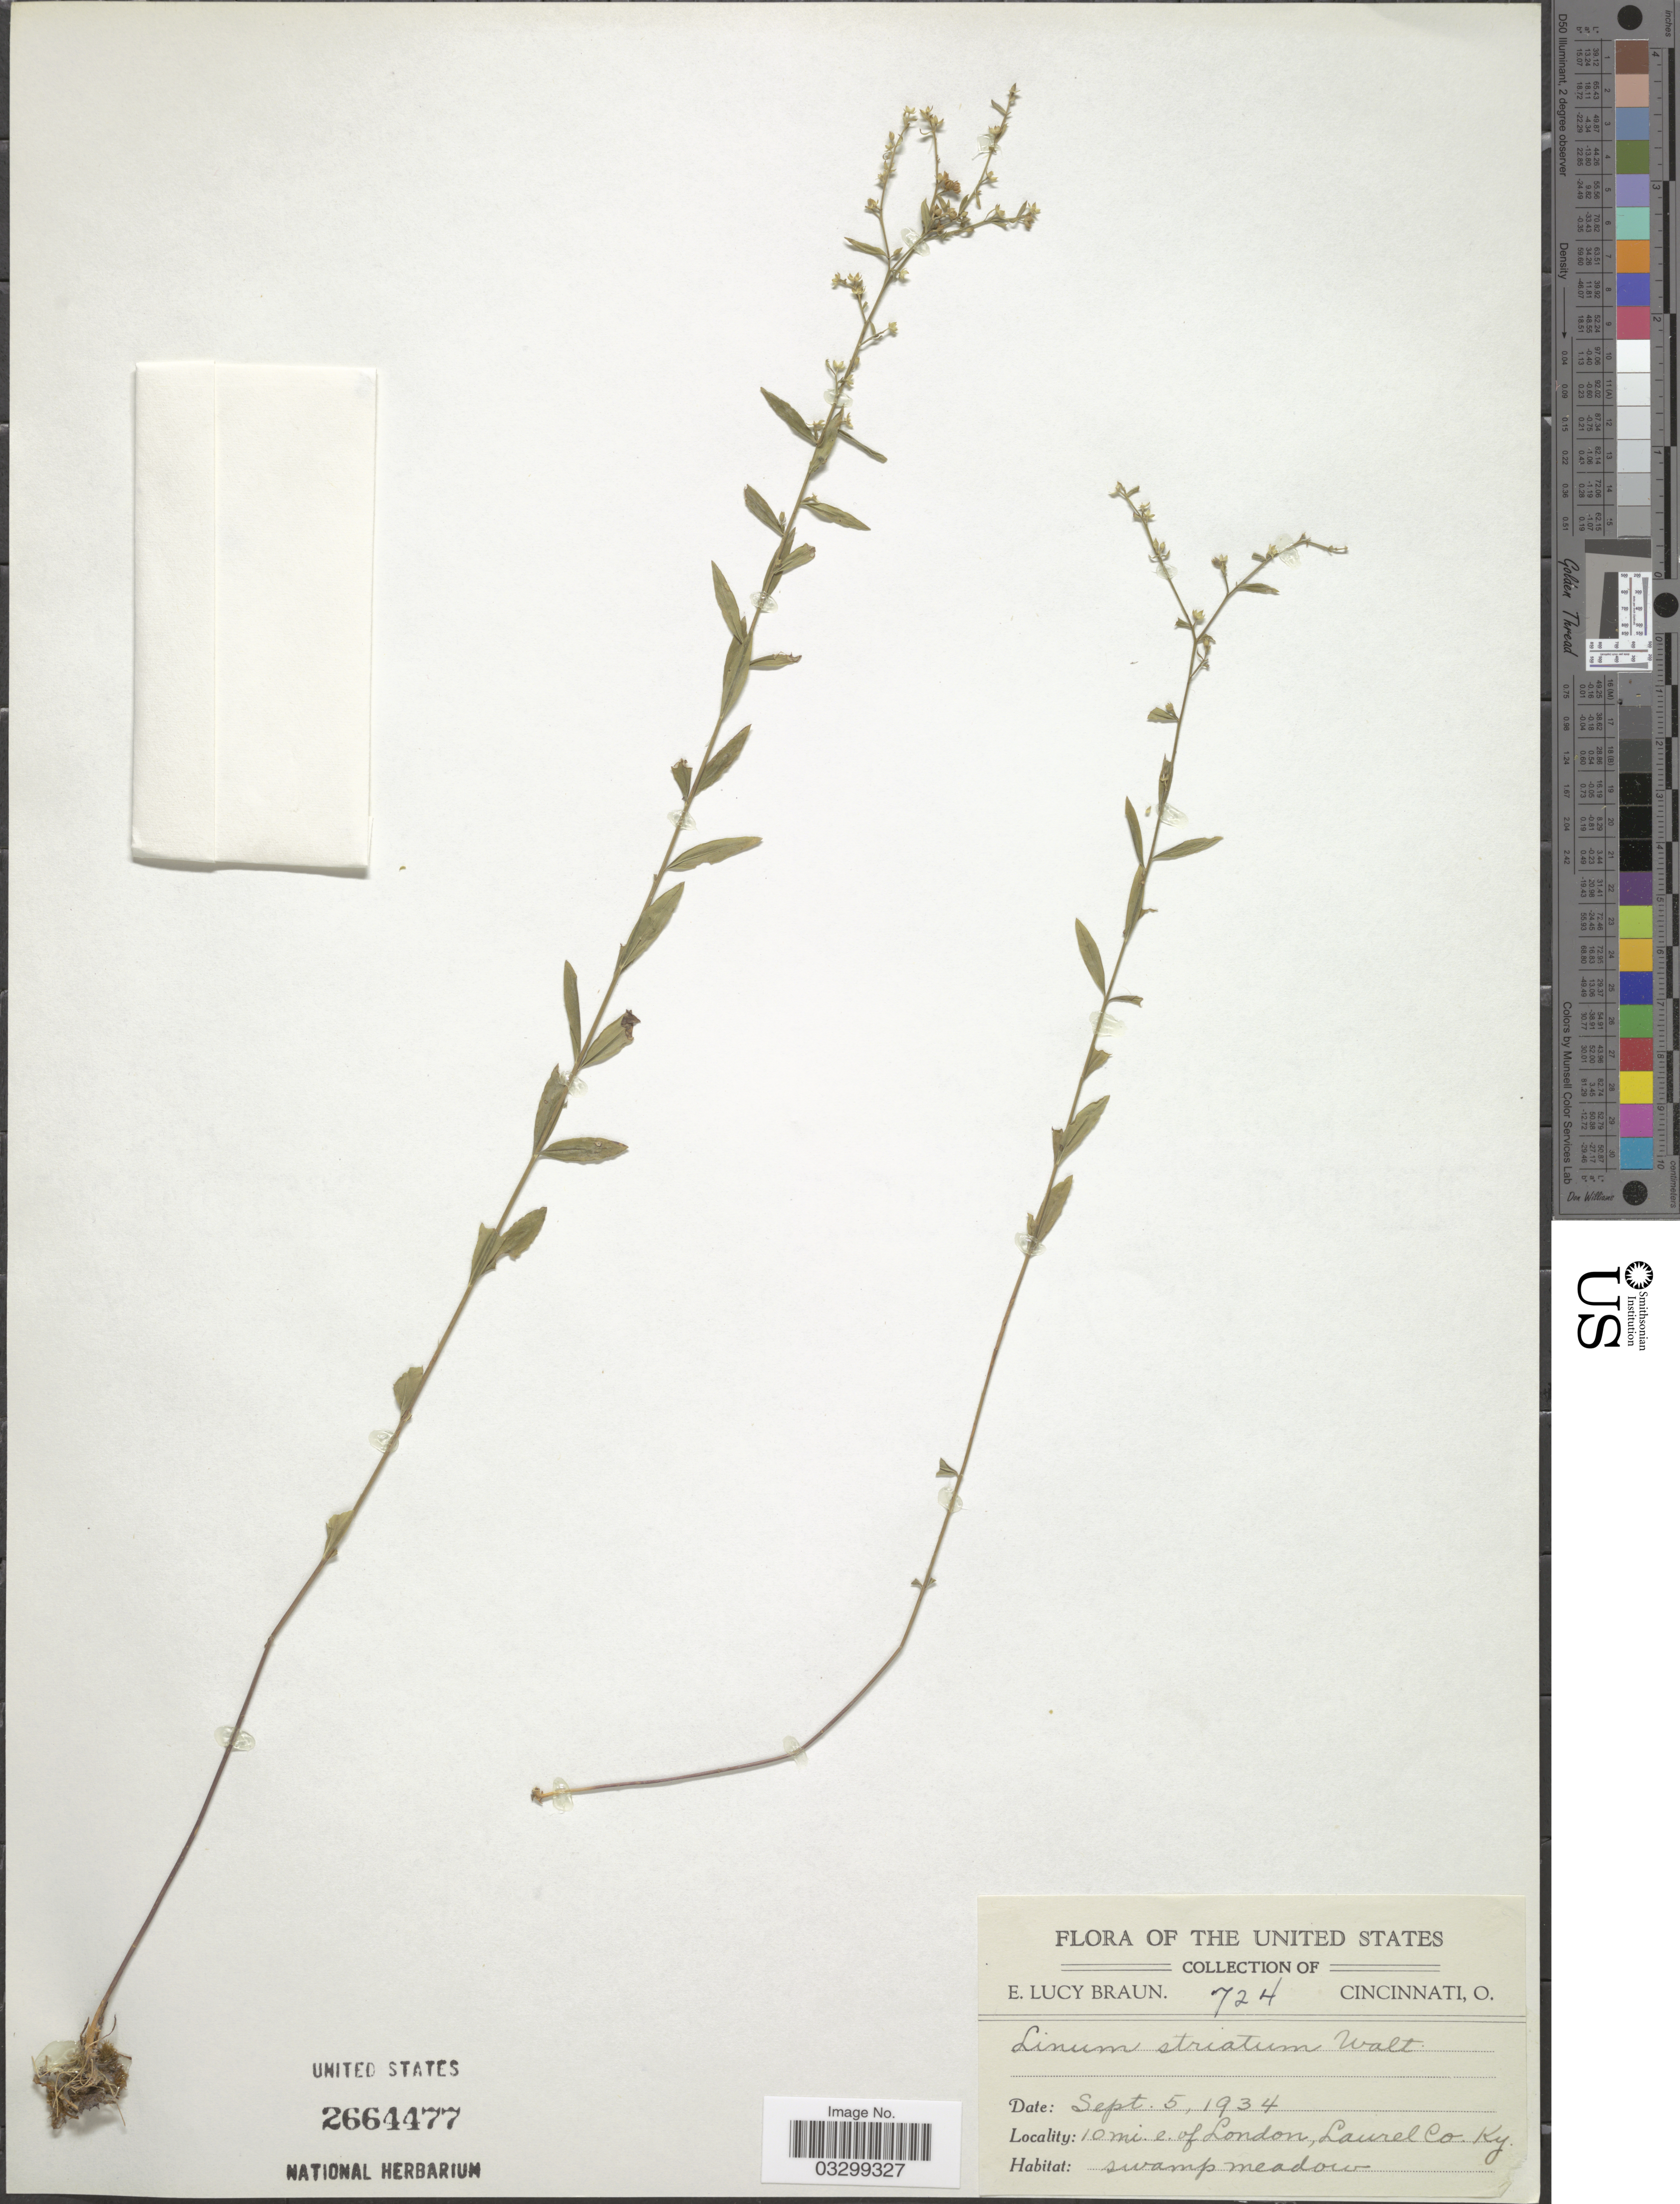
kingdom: Plantae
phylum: Tracheophyta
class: Magnoliopsida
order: Malpighiales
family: Linaceae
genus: Linum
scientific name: Linum striatum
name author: Walter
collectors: E. L. Braun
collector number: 724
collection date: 1934-09-05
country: United States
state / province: Kentucky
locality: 10 mi. e. of London, Laurel Co.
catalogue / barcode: US 2664477